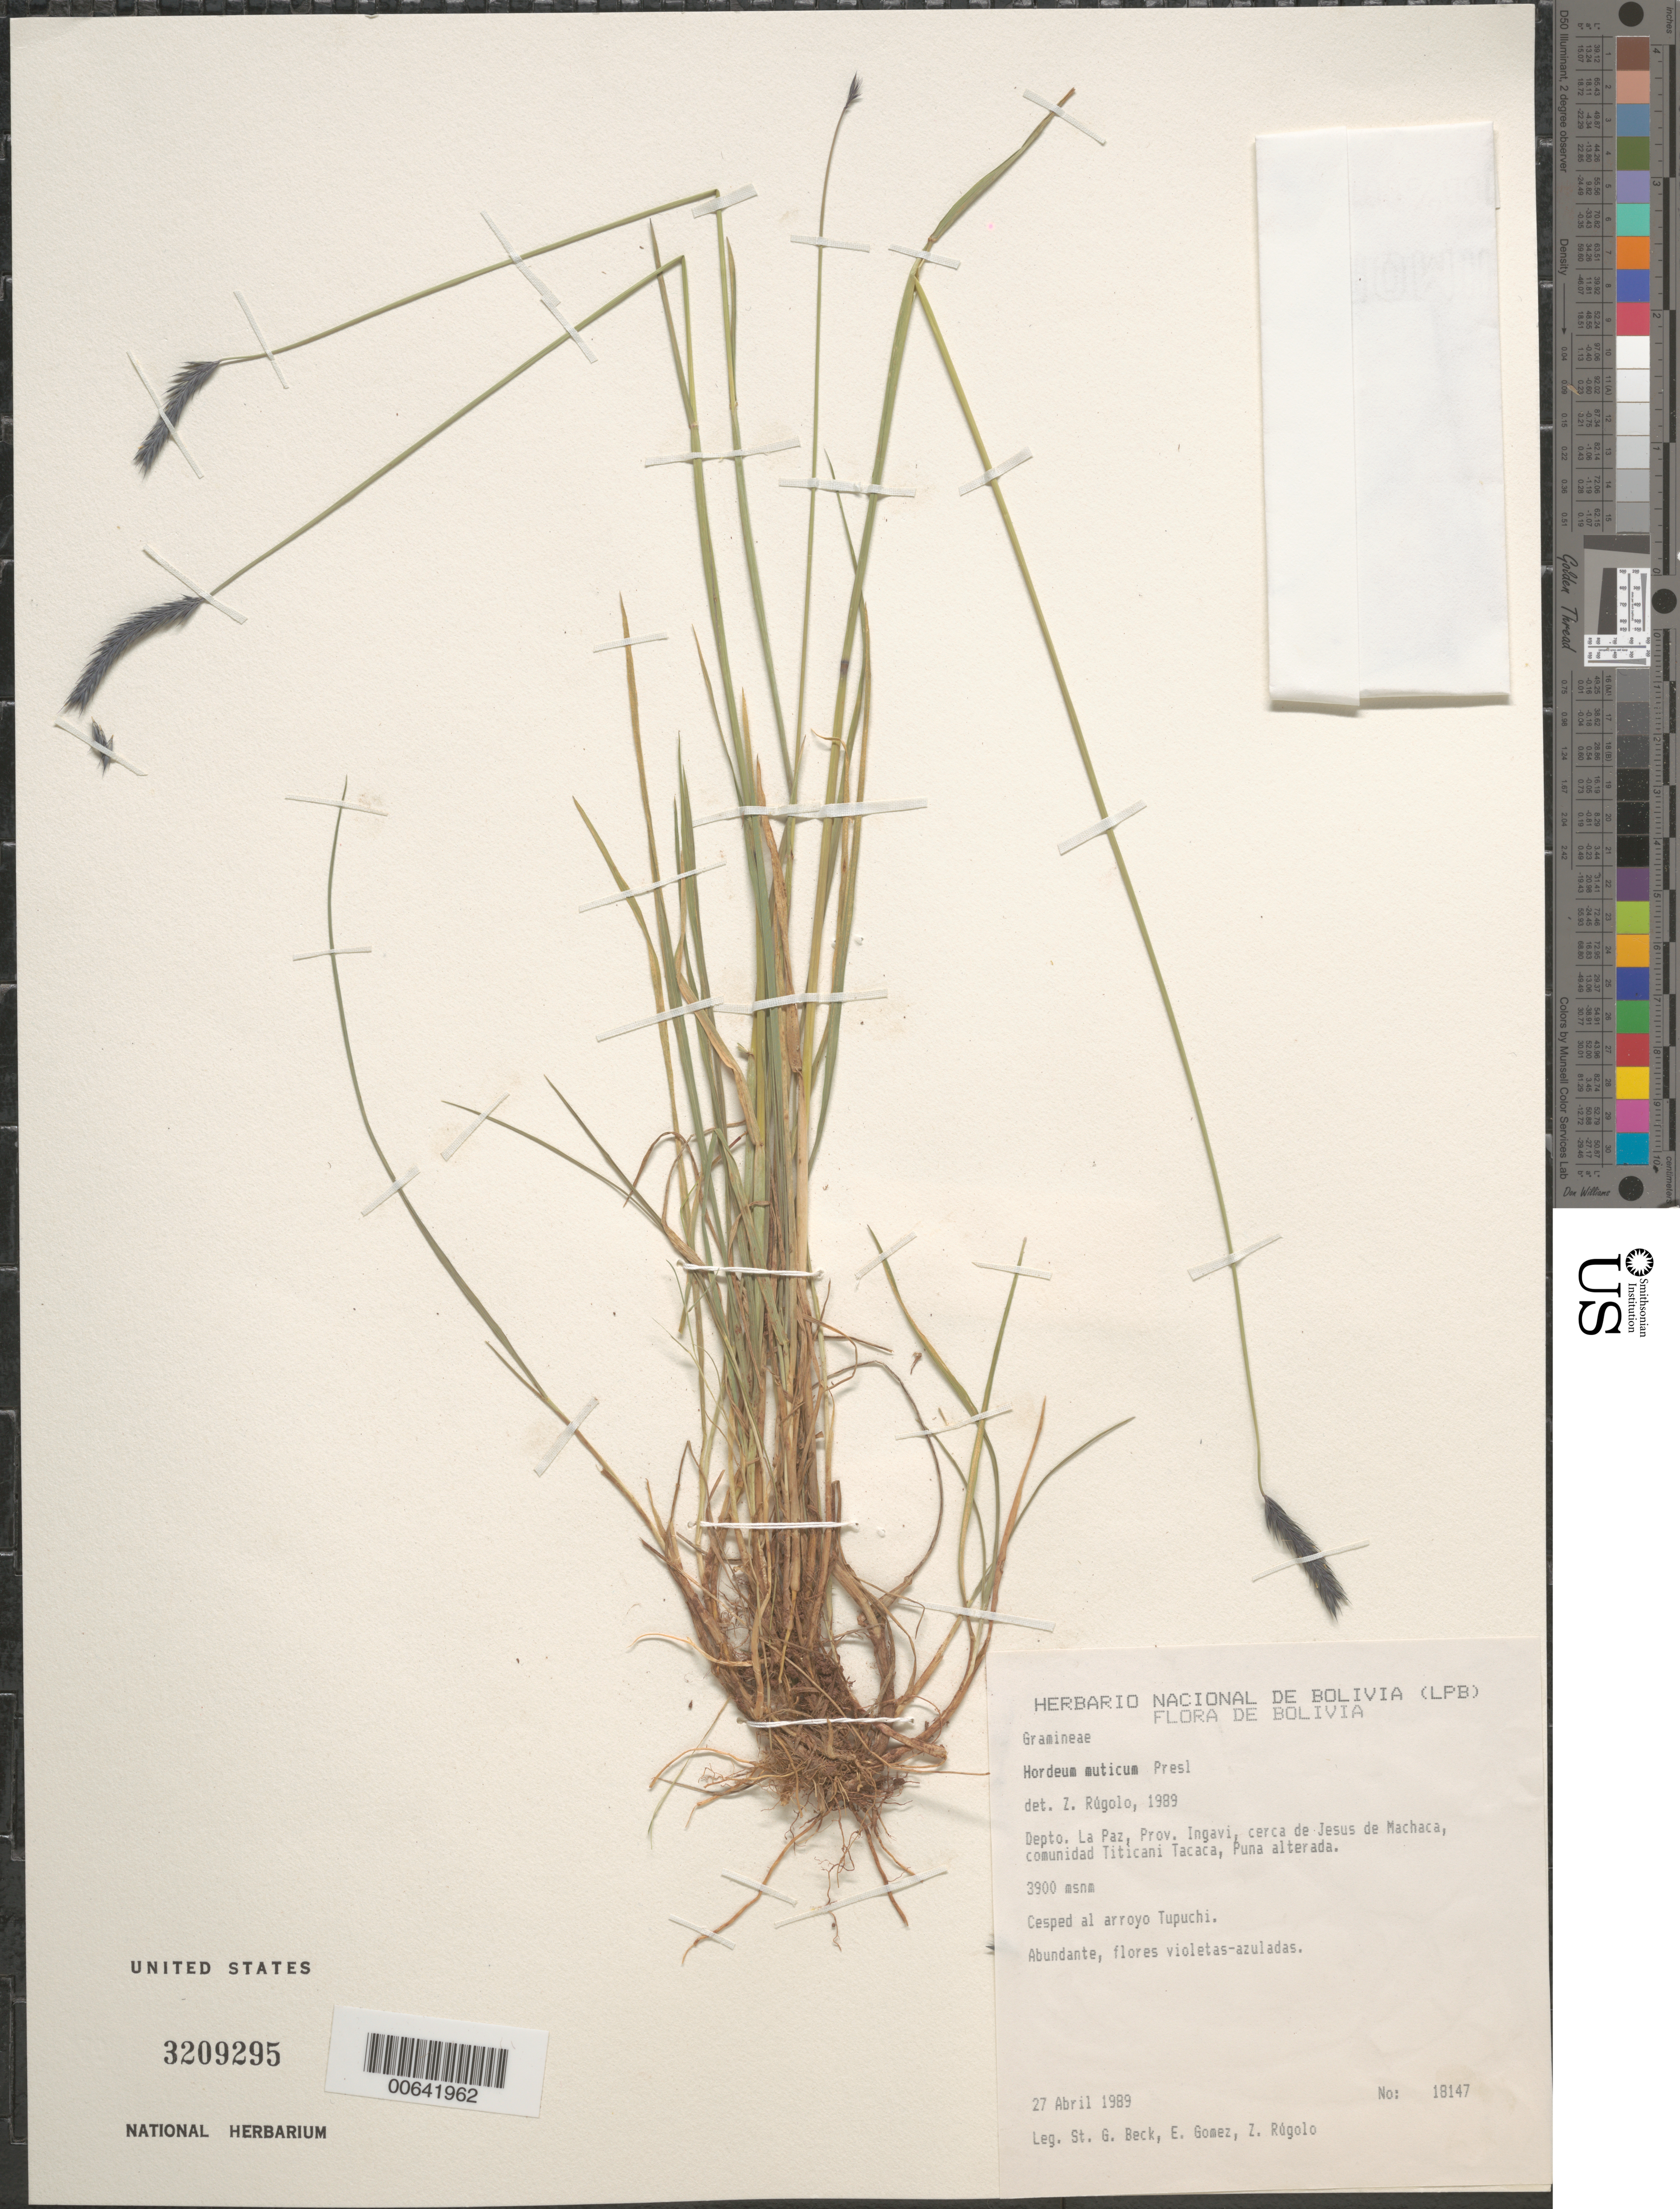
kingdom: Plantae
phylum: Tracheophyta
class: Liliopsida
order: Poales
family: Poaceae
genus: Hordeum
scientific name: Hordeum muticum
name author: J. Presl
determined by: Rúgulo, Z.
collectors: S. G. Beck, E. Gomes & Z. Rúgulo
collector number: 18147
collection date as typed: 27 Apr 1989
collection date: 1989-04-27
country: Bolivia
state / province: La Paz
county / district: Ingavi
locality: Cerca de Jesus de Machaca, Comunidad de Titicani Tacaca.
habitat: Puna alterada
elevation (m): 3900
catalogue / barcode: US 3209295